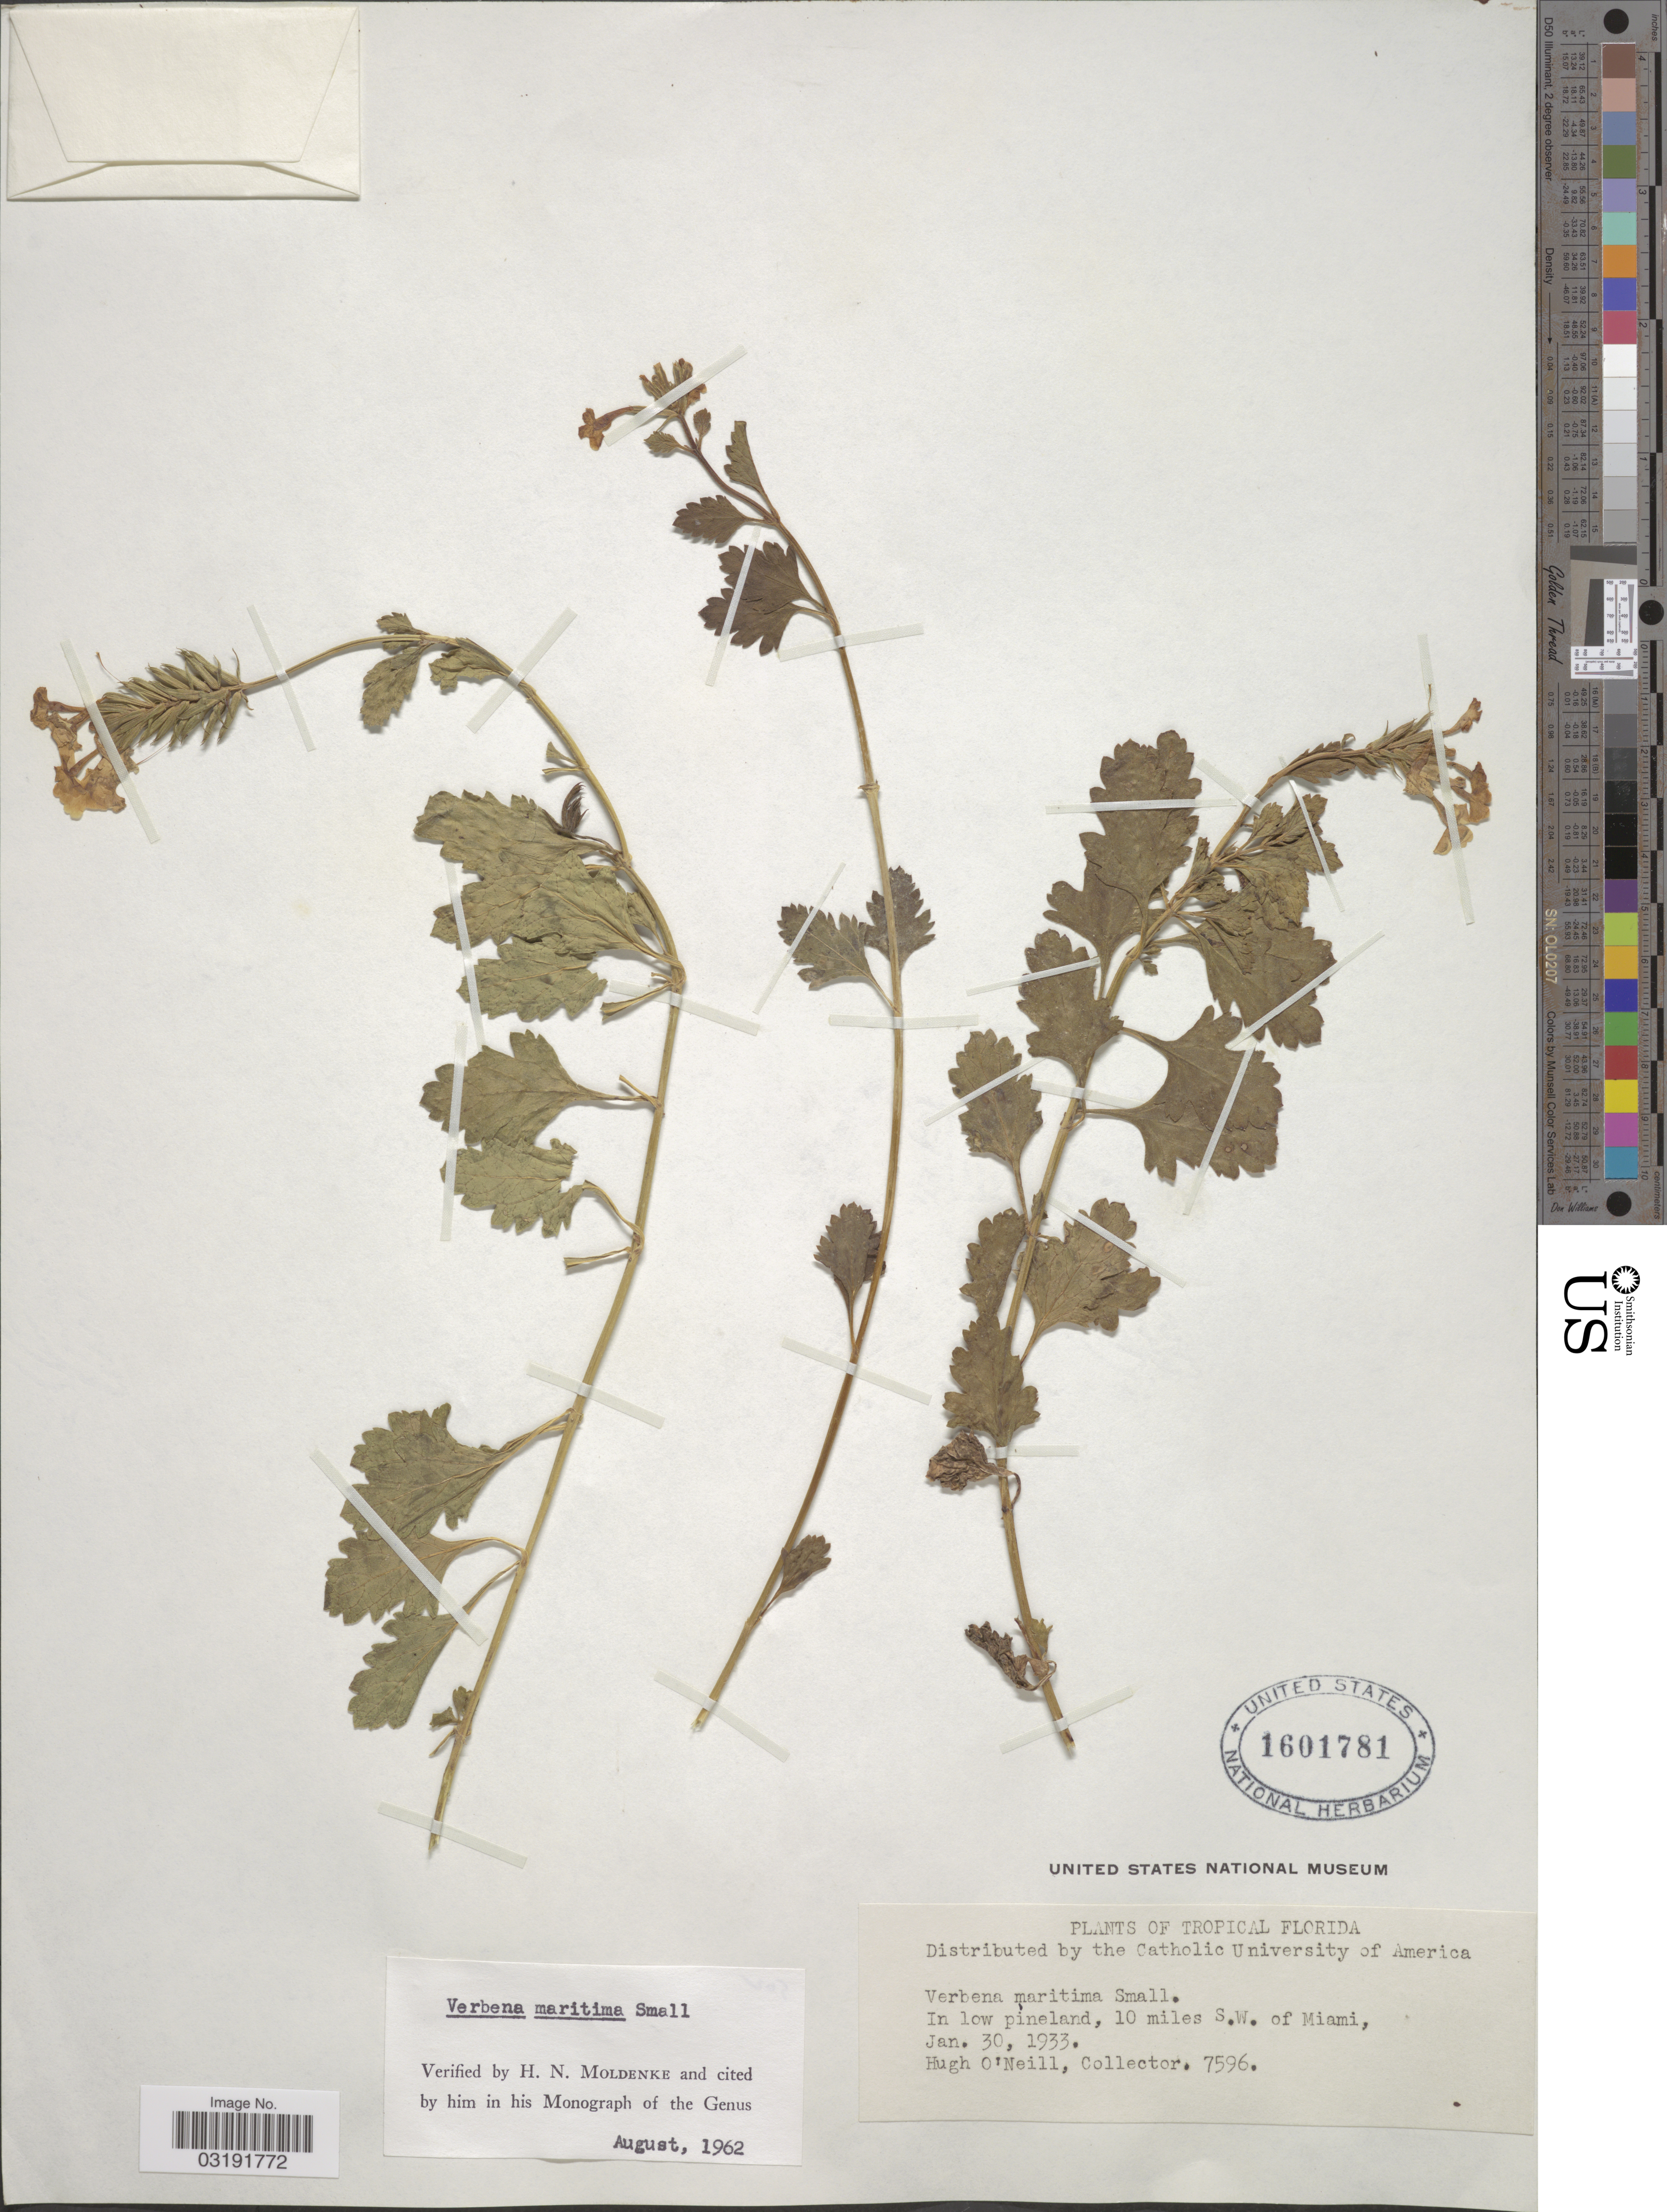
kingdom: Plantae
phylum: Tracheophyta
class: Magnoliopsida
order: Lamiales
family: Verbenaceae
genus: Verbena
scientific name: Verbena maritima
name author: Small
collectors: H. O'Neill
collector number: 7596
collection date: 1933-01-30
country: United States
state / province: Florida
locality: Tropical Florida. 10 miles S.W. of Miami.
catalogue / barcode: US 1601781